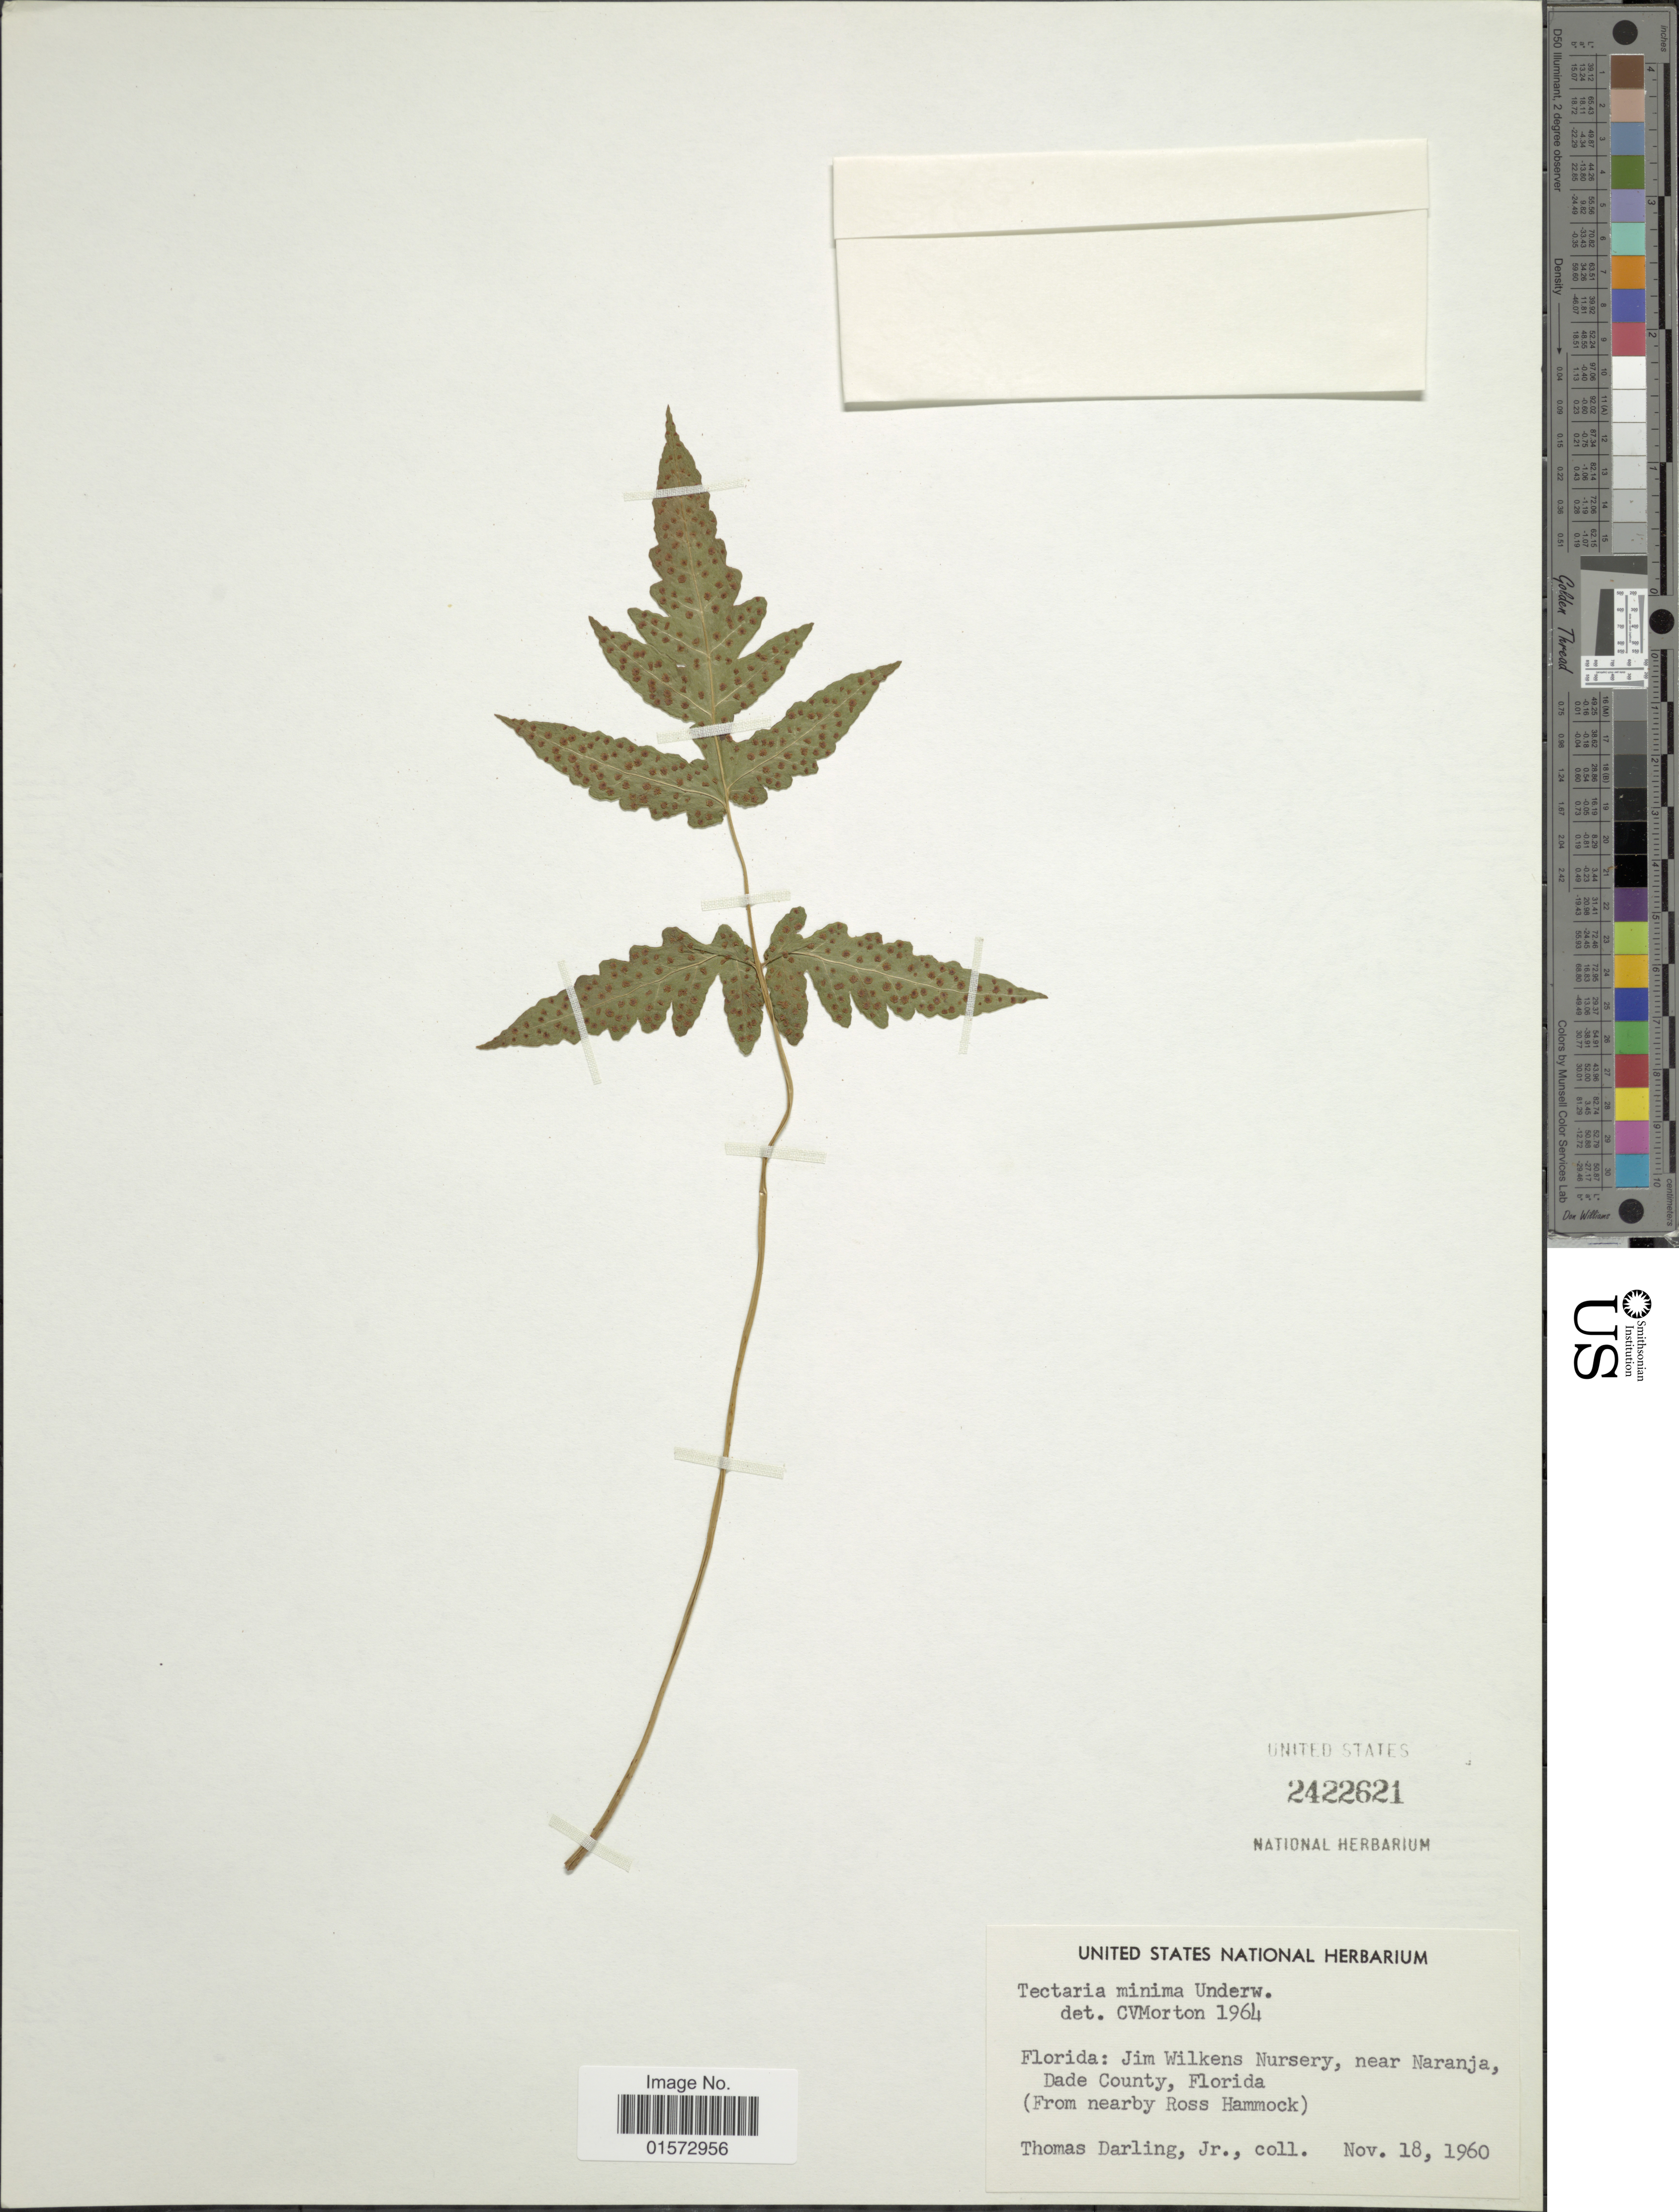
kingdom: Plantae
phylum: Tracheophyta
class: Polypodiopsida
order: Polypodiales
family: Tectariaceae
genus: Tectaria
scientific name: Tectaria minima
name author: Underw.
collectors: T. Darling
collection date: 1960-11-18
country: United States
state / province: Florida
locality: Jim Wilkens Nursery, near Naranja, Dade County, (From nearby Ross Hammock)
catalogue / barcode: US 2422621